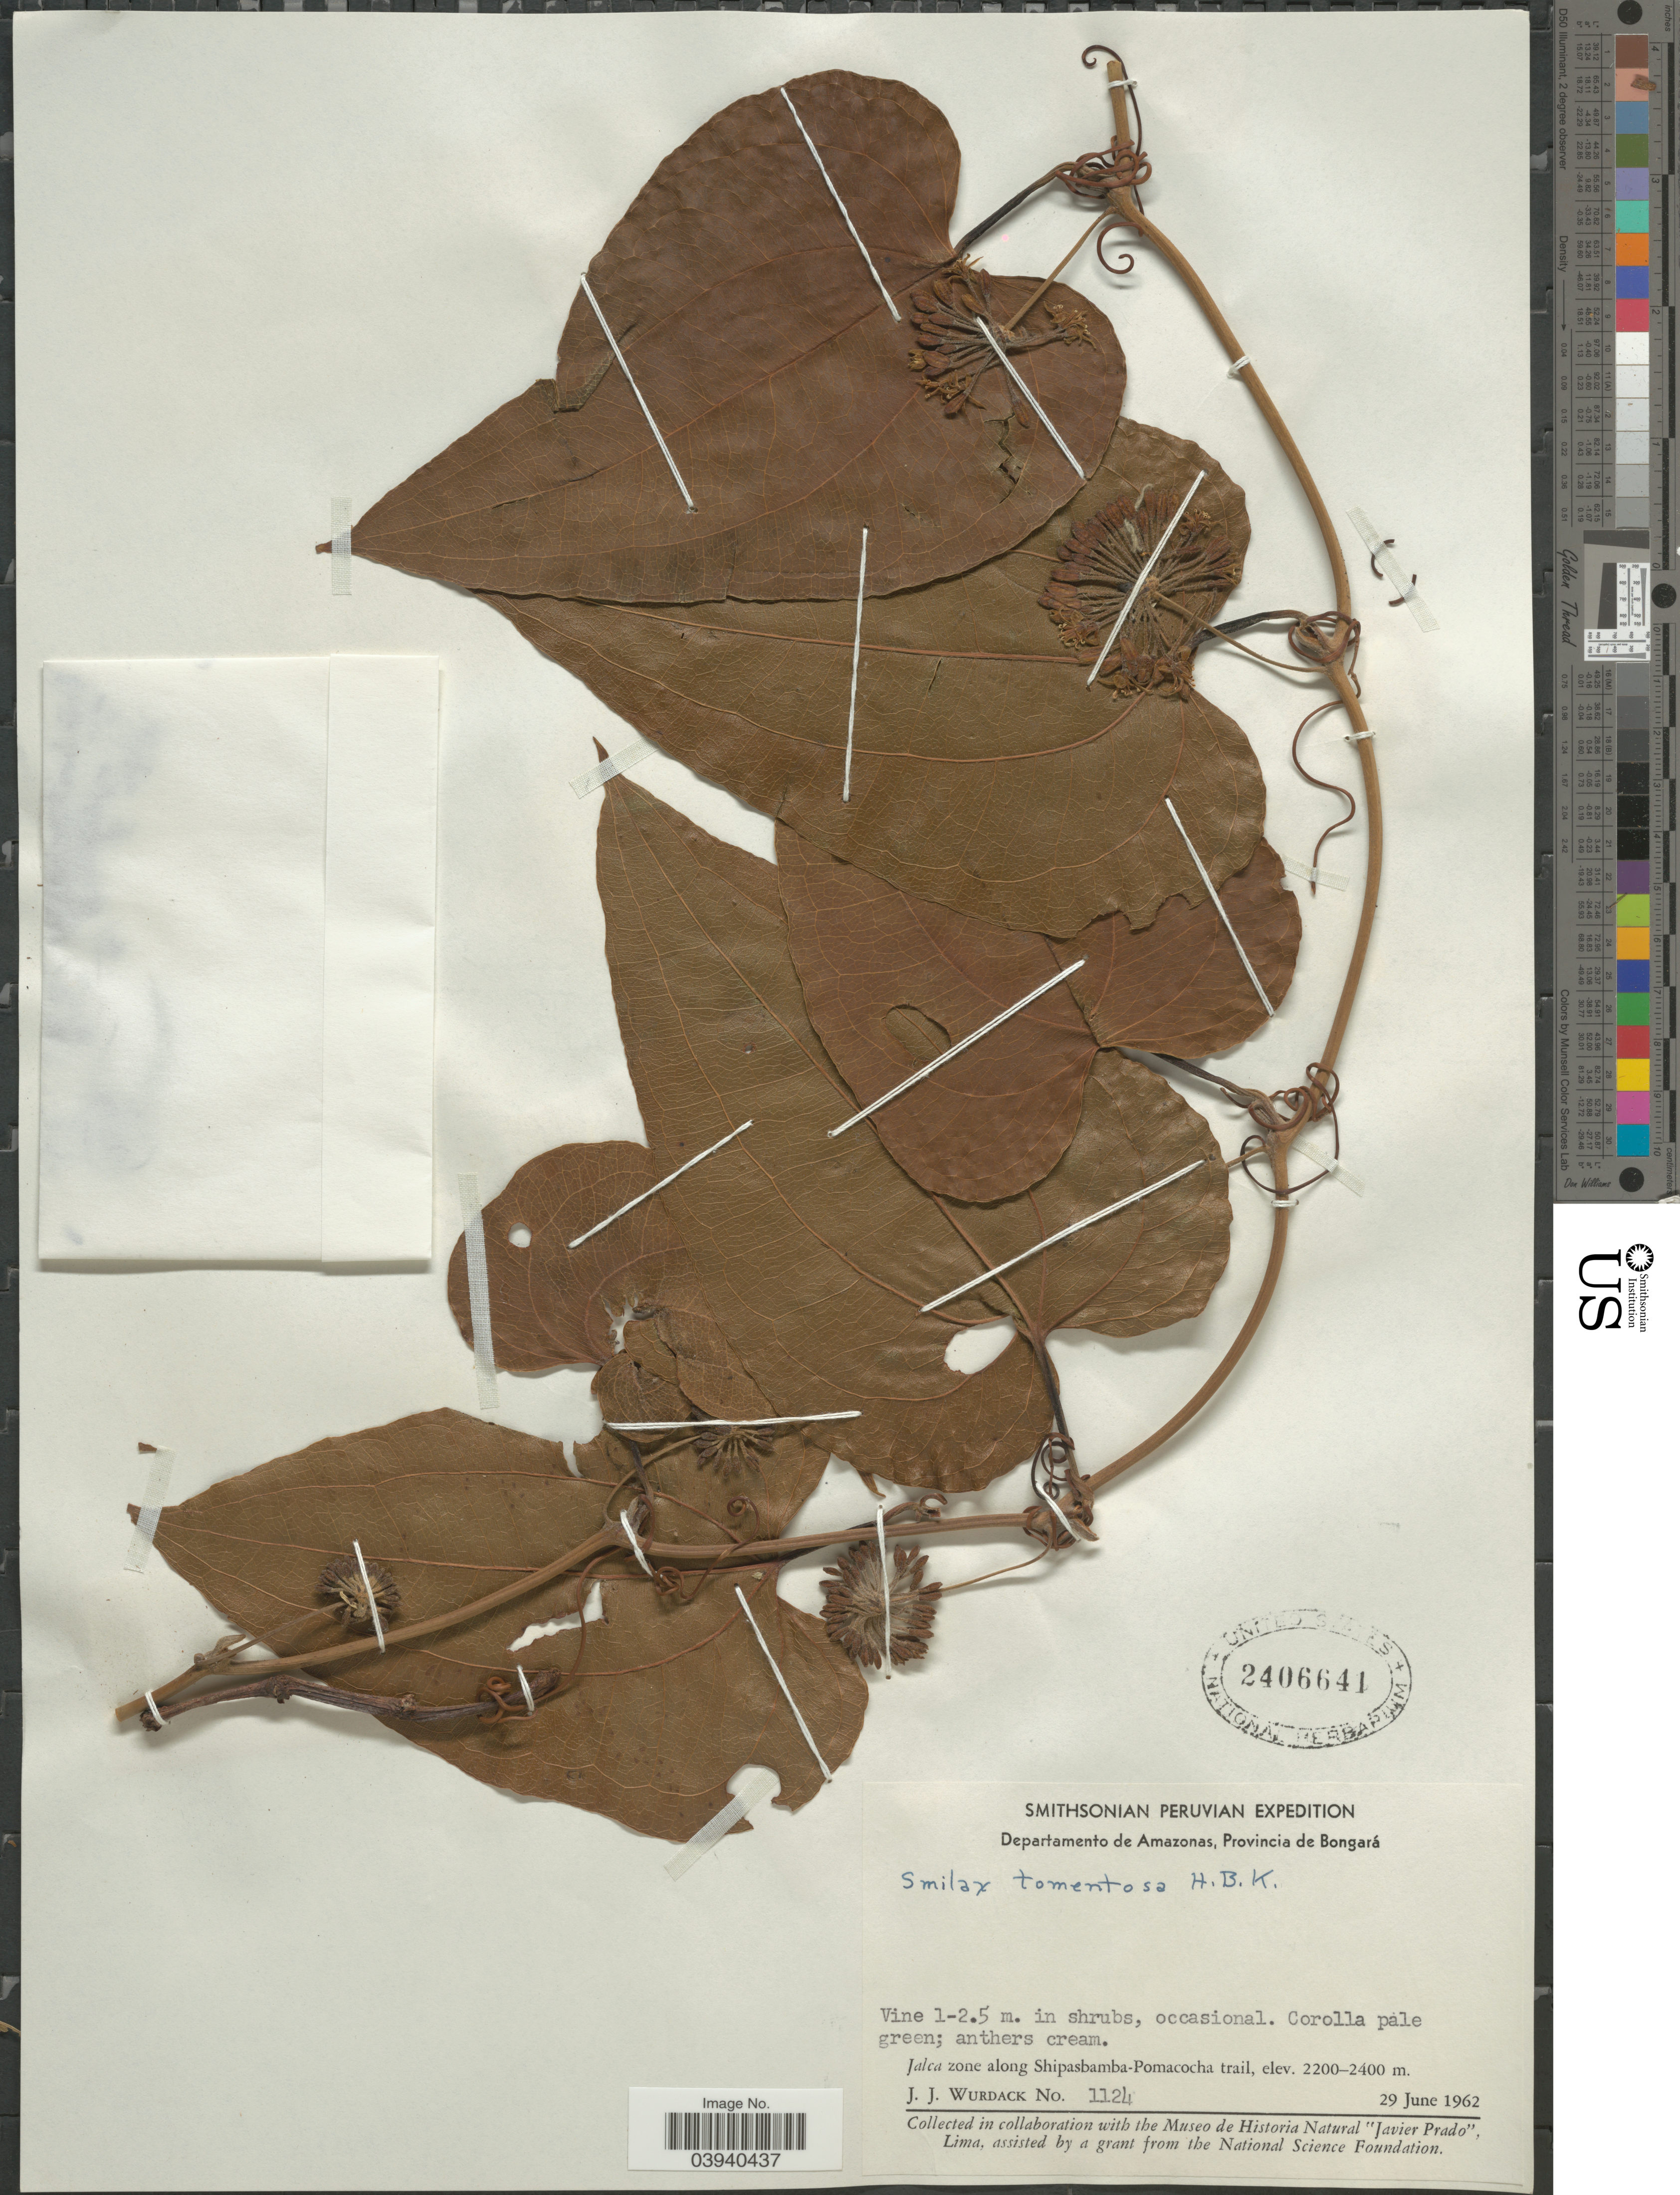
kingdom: Plantae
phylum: Tracheophyta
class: Liliopsida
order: Liliales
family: Smilacaceae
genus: Smilax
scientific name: Smilax tomentosa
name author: Kunth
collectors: J. J. Wurdack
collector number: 1124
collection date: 1962-06-29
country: Peru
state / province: Amazonas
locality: Departamento de Amazonas, Provincia de Bongará. Jalca zone along Shipasbamba-Pomacocha trail.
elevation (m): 2200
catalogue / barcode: US 2406641